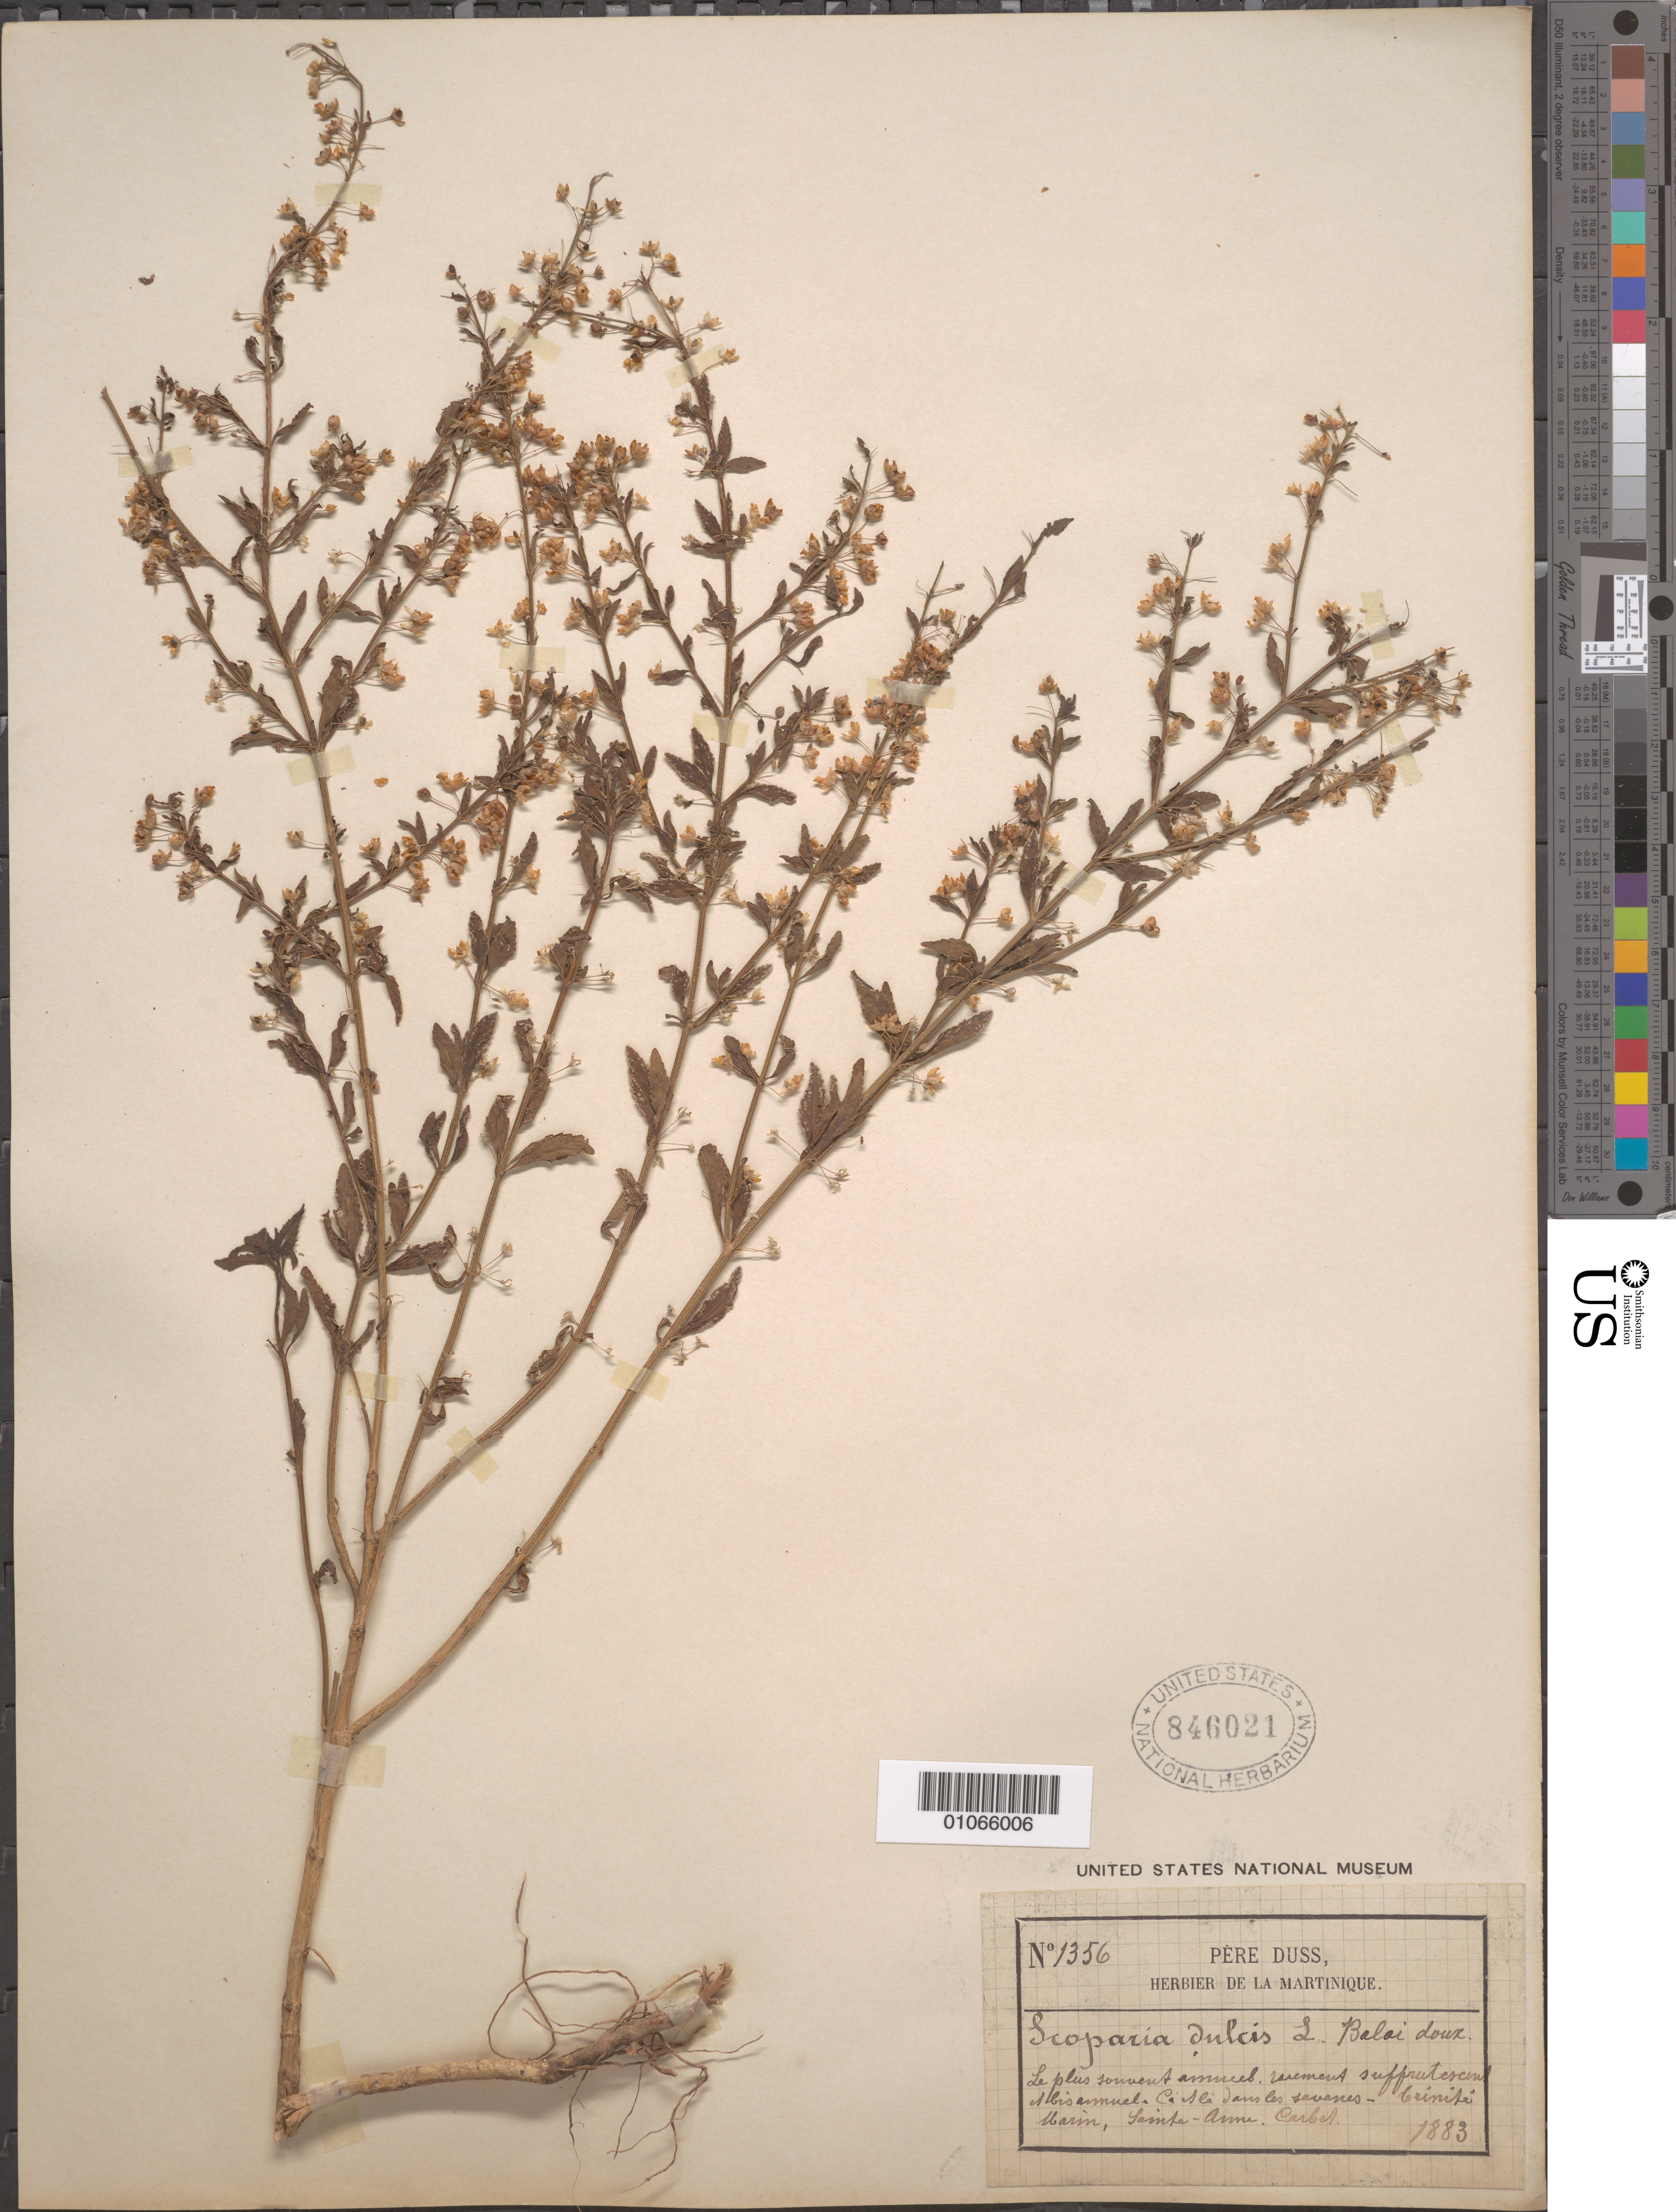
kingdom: Plantae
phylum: Tracheophyta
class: Magnoliopsida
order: Lamiales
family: Plantaginaceae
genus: Scoparia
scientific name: Scoparia dulcis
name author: L.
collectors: Père Duss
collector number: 1356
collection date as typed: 01 Jan 1883 to 31 Dec 1889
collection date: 1883-01-01/1889-12-31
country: Martinique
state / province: La Trinité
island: Martinique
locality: Trinite Marin, Samba-Anne. Savanna.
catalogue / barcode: US 846021